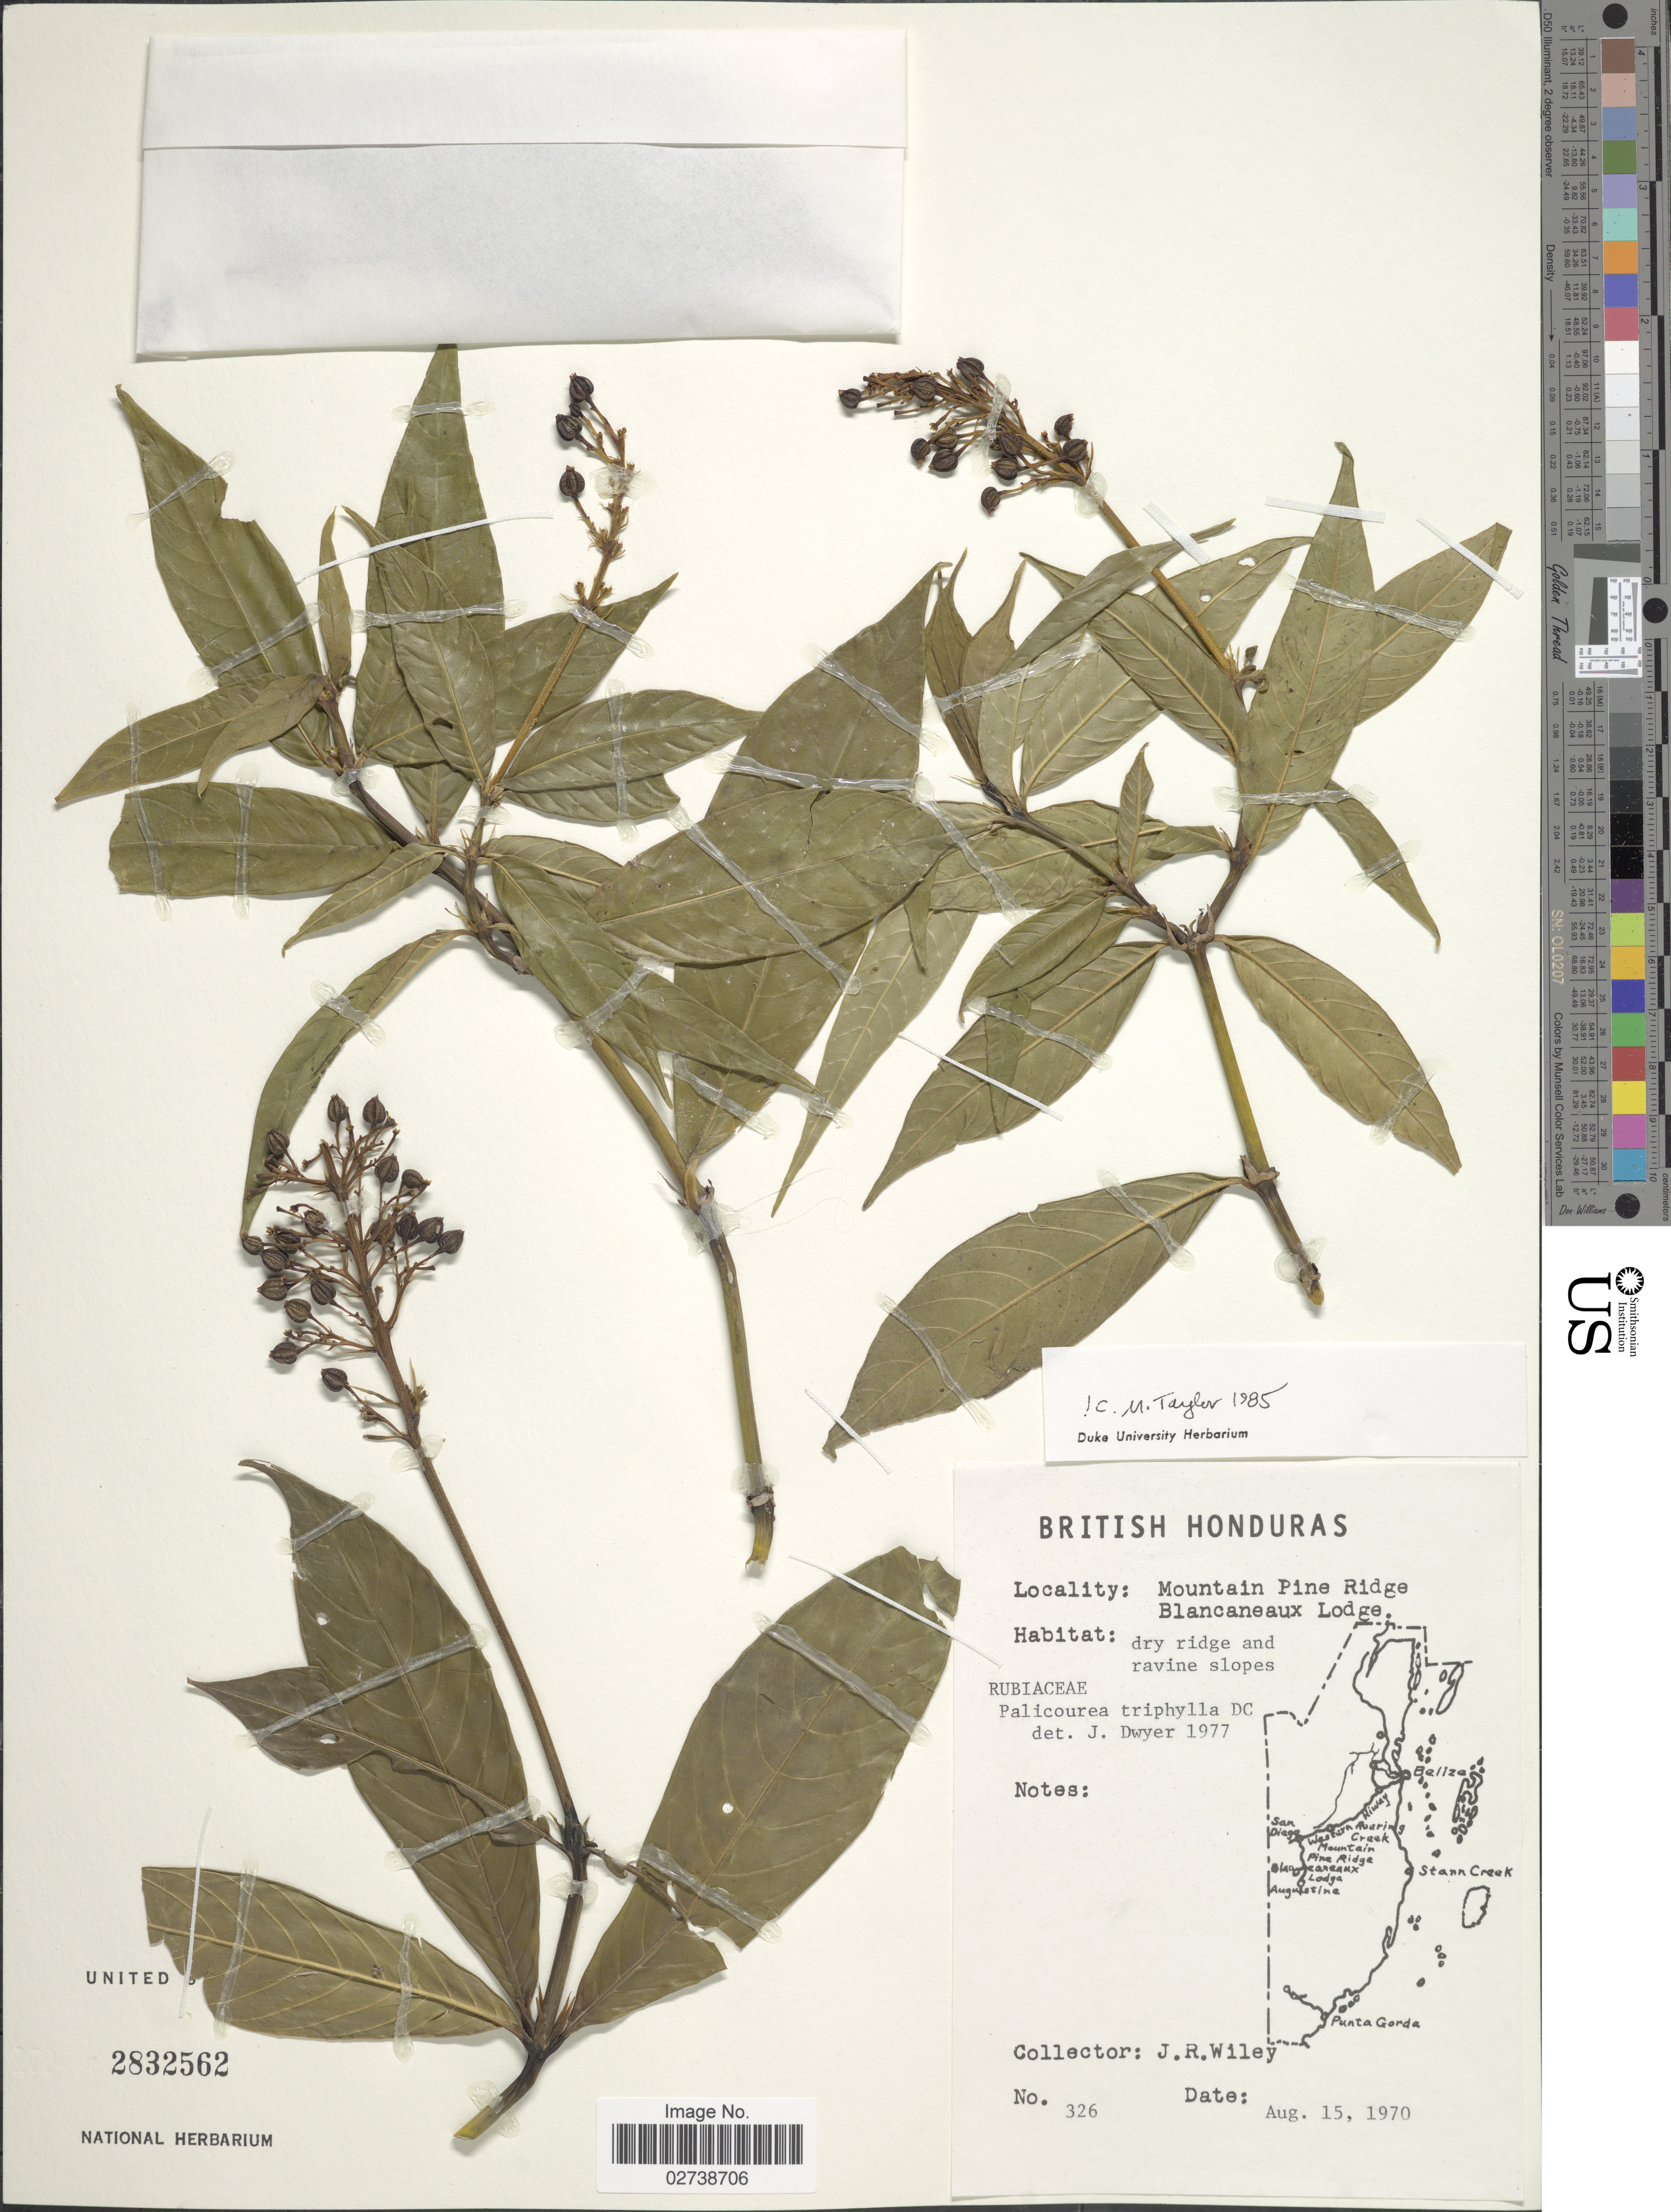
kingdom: Plantae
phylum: Tracheophyta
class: Magnoliopsida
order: Gentianales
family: Rubiaceae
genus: Palicourea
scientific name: Palicourea triphylla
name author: DC.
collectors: J. Wiley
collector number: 326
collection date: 1970-08-15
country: Belize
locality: British Honduras, Mountain Pine Ridge Blancaneaux Lodge, dry ridge and ravine slopes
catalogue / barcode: US 2832562